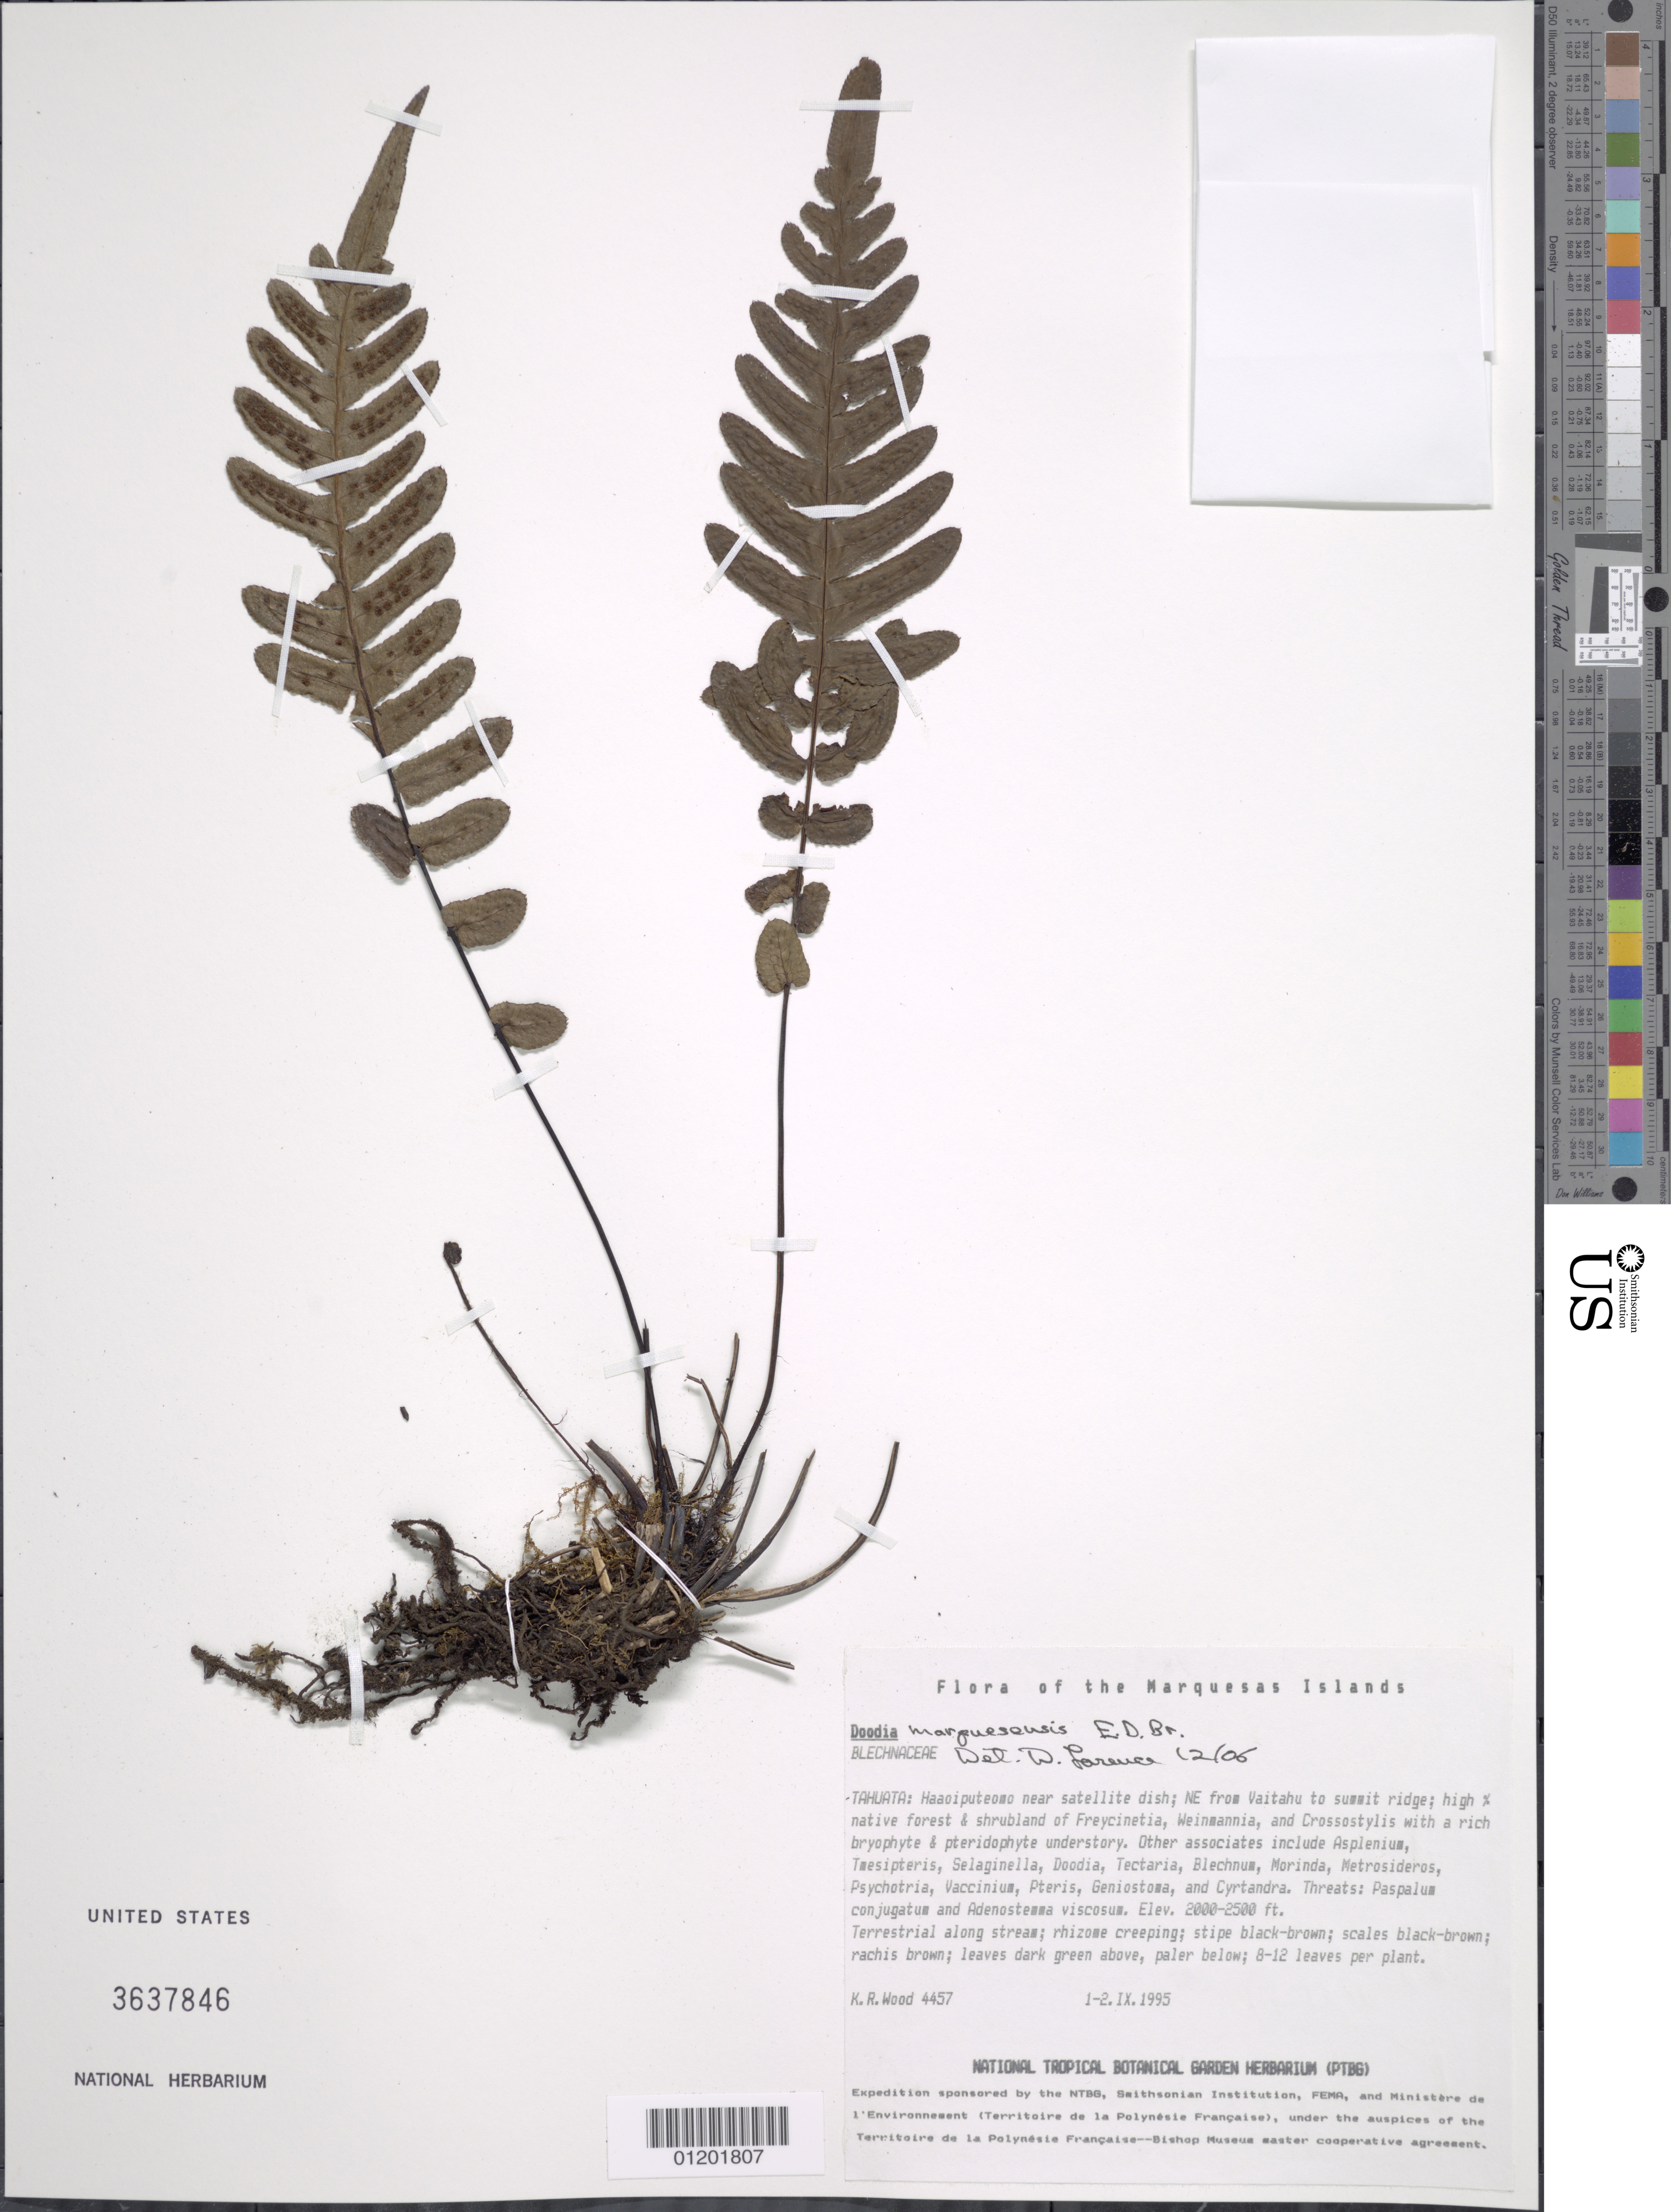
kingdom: Plantae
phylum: Tracheophyta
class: Polypodiopsida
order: Polypodiales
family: Blechnaceae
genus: Doodia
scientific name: Doodia marquesensis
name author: E.D. Br.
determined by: Parris, B. S.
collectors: K. R. Wood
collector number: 4457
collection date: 1995-09-01/1995-09-02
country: French Polynesia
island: Tahuata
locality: Haaoiputeoma, near satelite dish, NE from Vaitahu to summit ridge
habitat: Freycinetia - Weinmannia w/ Crossostylis; high % native forest & shrubland w/ rich bryophyte & pteridophyte understory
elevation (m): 610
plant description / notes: Paspalum conjugatum, Adenostemma viscosum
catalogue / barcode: US 3637846